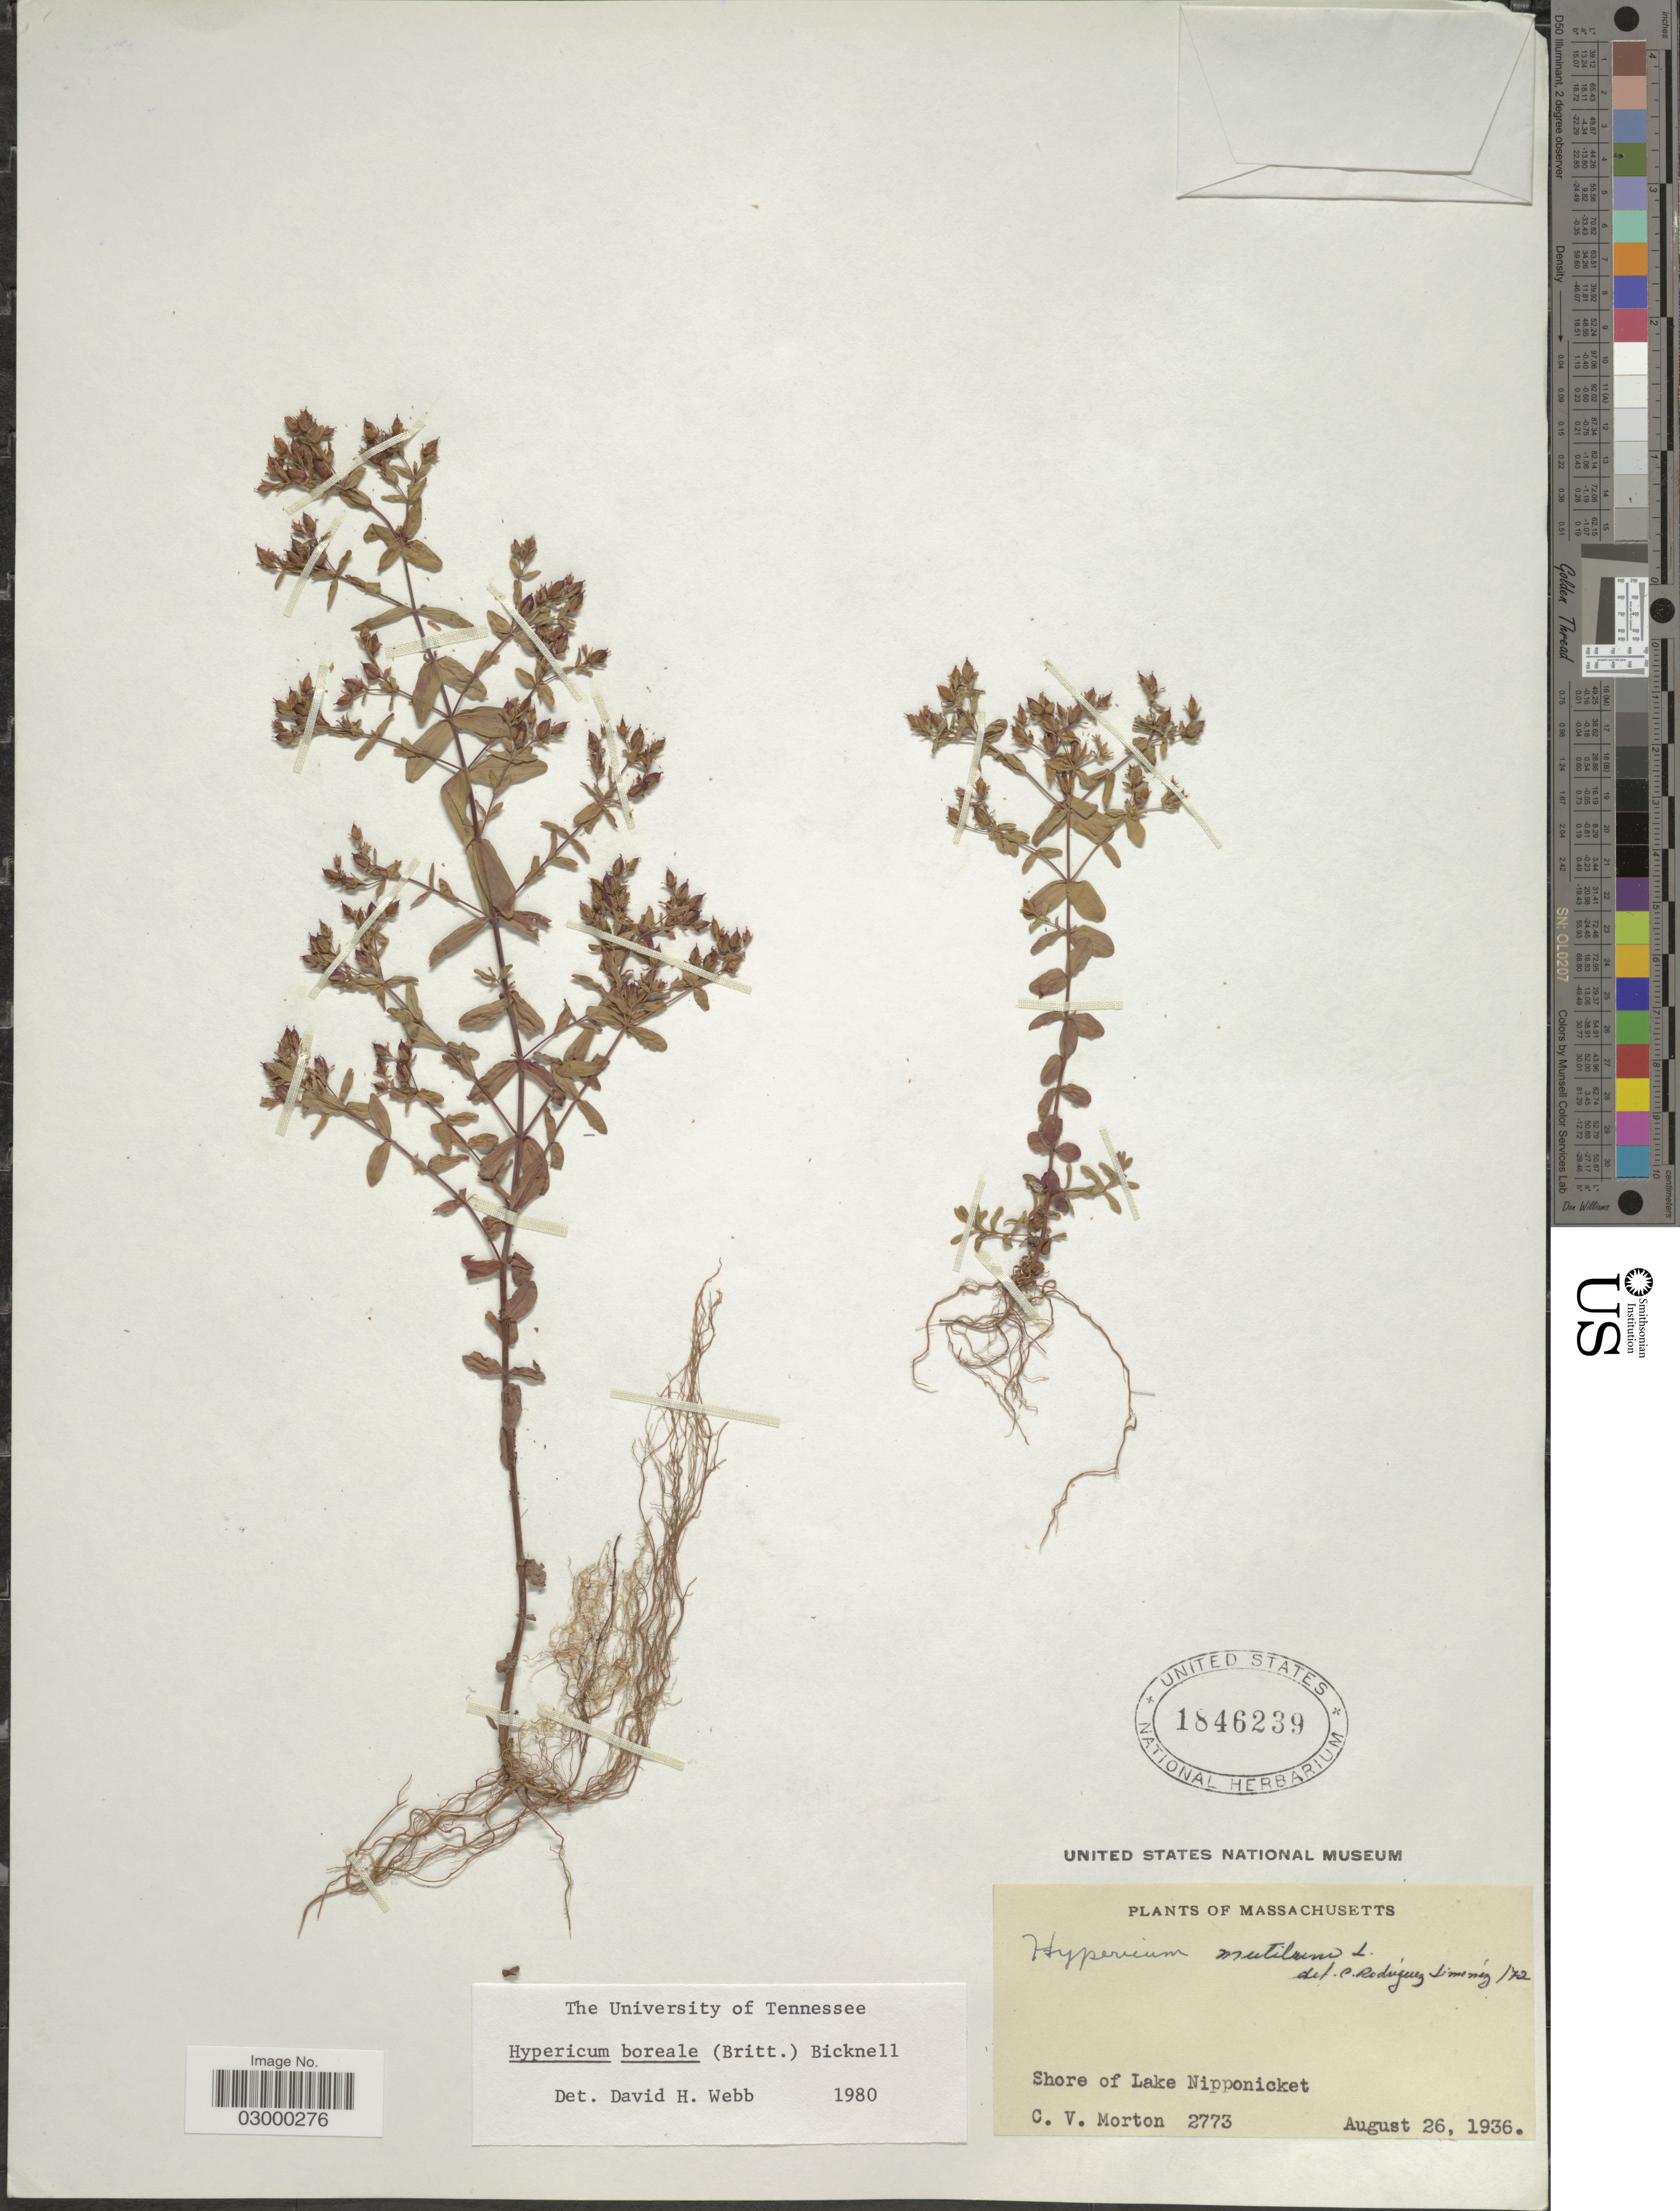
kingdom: Plantae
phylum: Tracheophyta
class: Magnoliopsida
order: Malpighiales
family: Hypericaceae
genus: Hypericum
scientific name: Hypericum boreale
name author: (Britton) E.P. Bicknell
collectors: C. V. Morton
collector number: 2773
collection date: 1936-08-26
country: United States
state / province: Massachusetts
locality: Shore of Lake Nipponicket.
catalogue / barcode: US 1846239